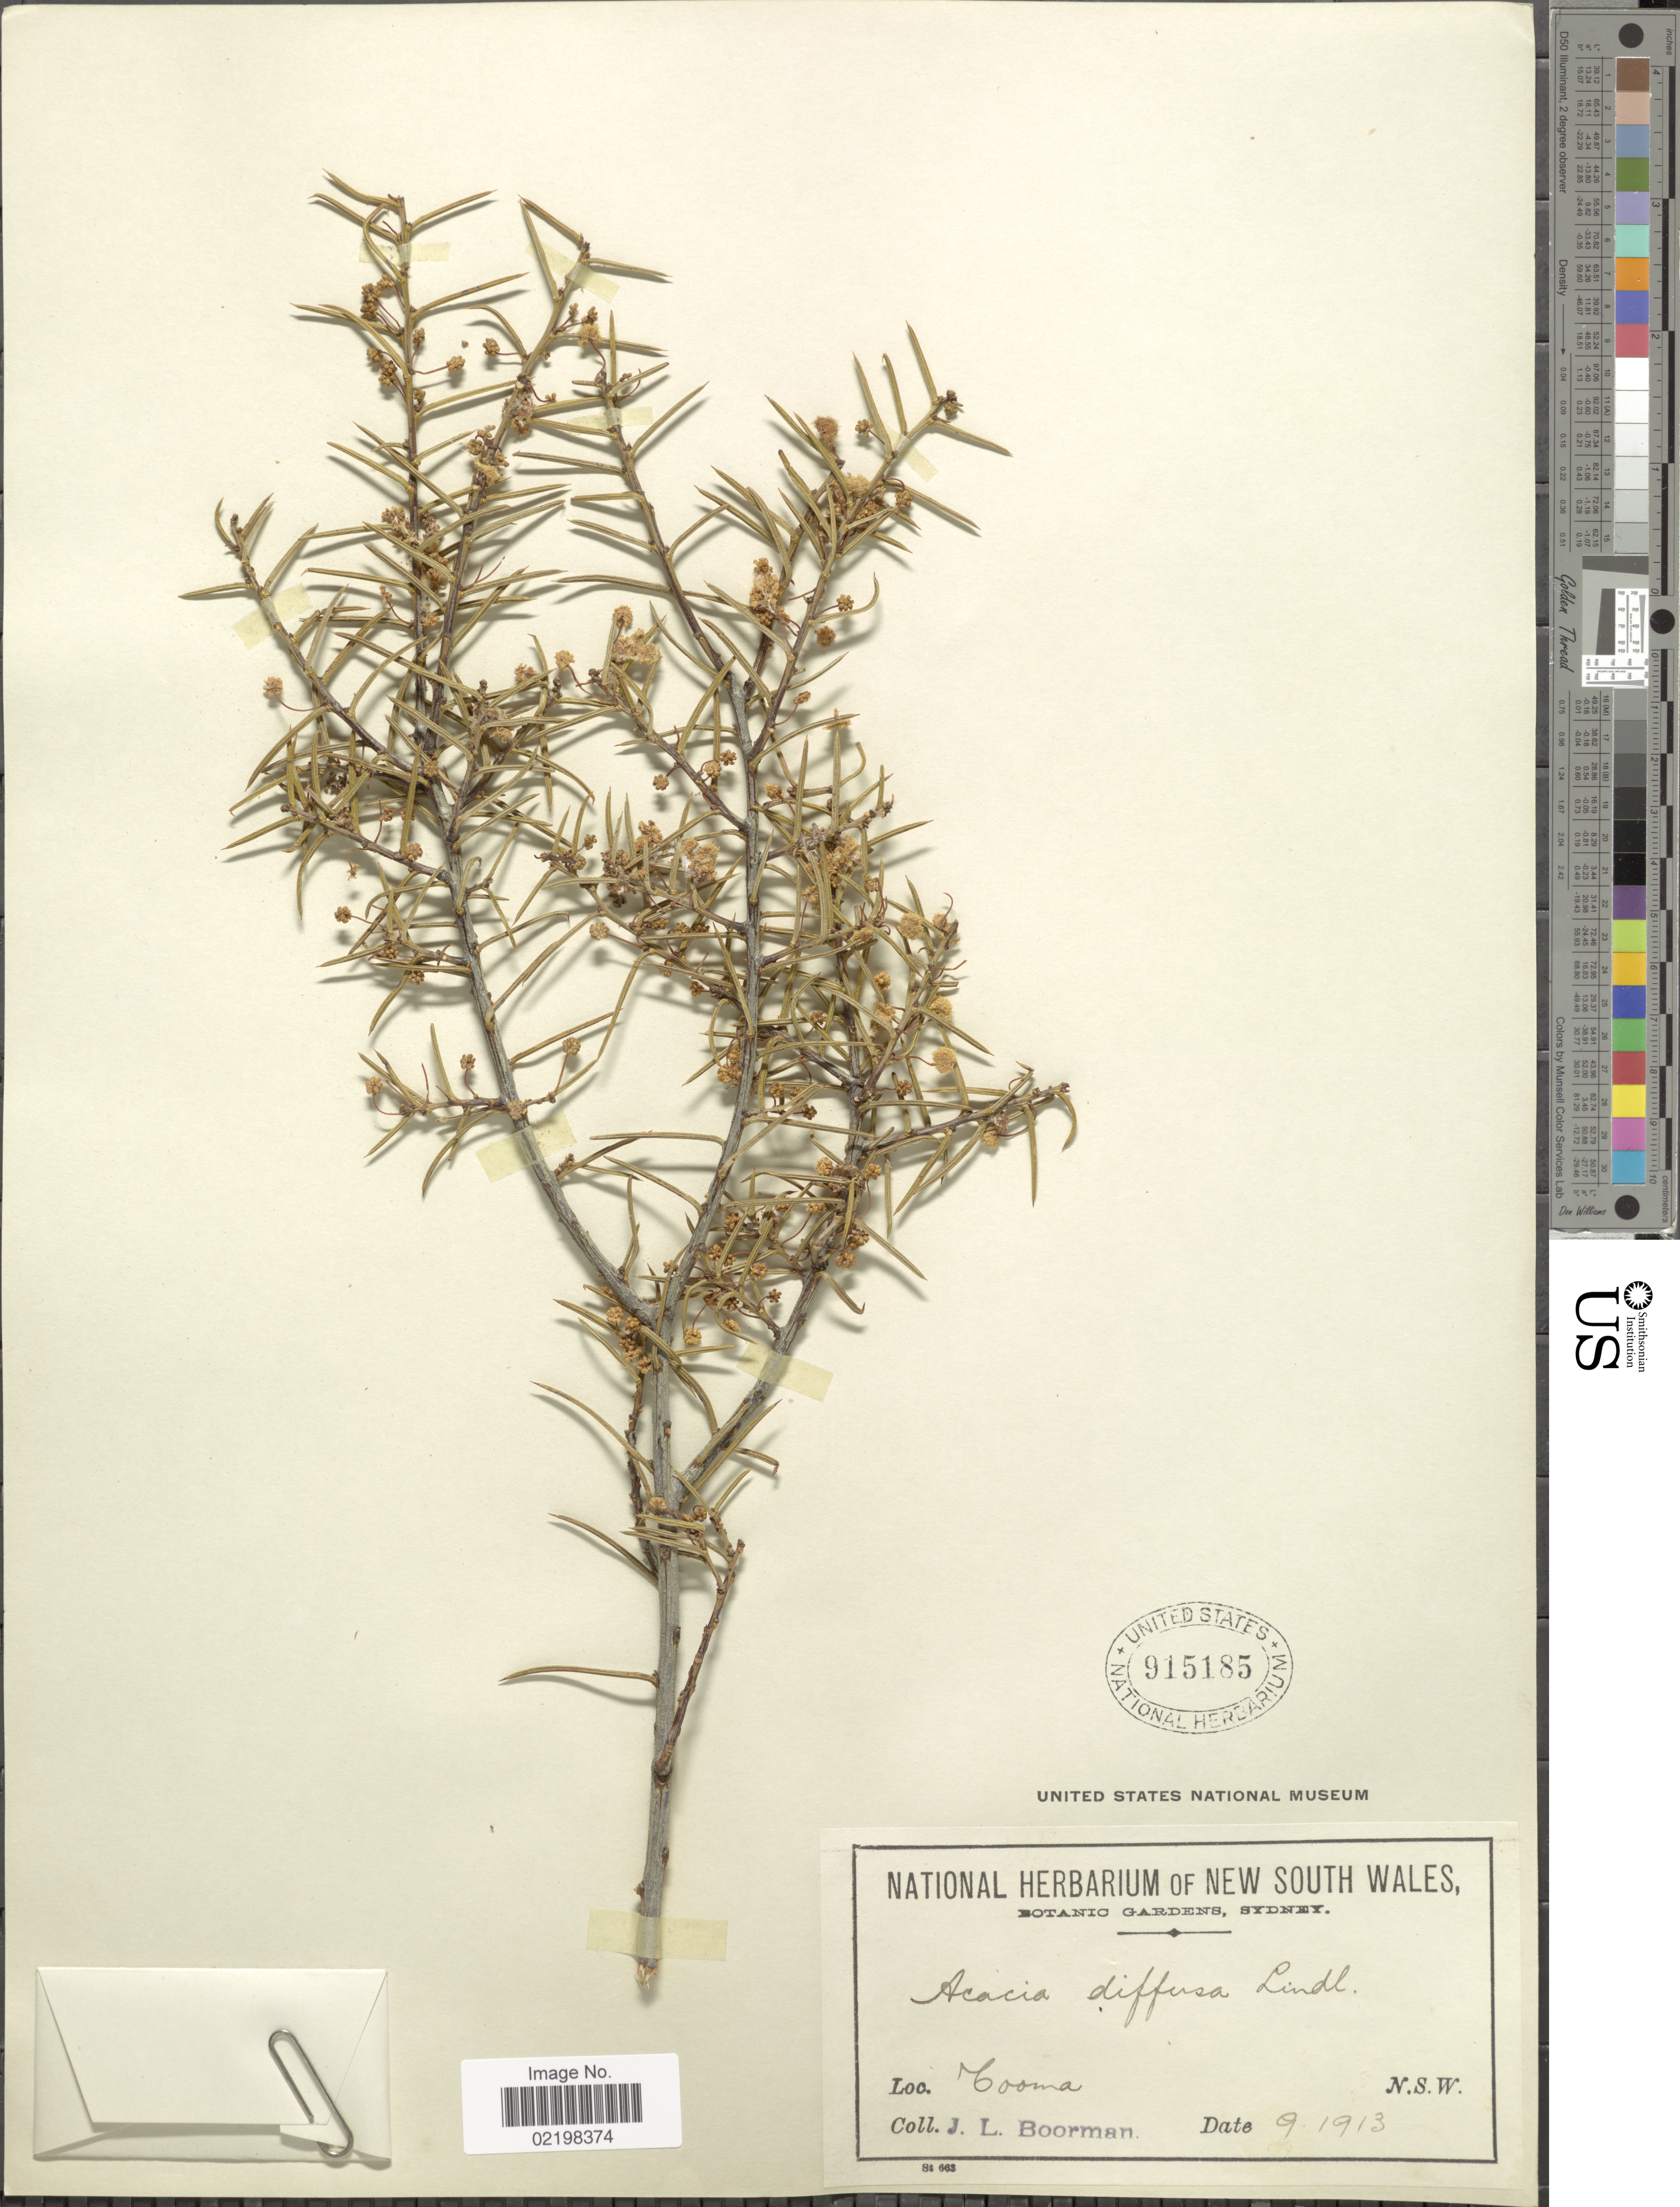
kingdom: Plantae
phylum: Tracheophyta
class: Magnoliopsida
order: Fabales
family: Fabaceae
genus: Acacia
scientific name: Acacia diffusa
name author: Lindl.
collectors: J. Boorman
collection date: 1913-09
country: Australia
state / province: New South Wales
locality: Cooma. N.S.W.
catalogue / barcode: US 915185